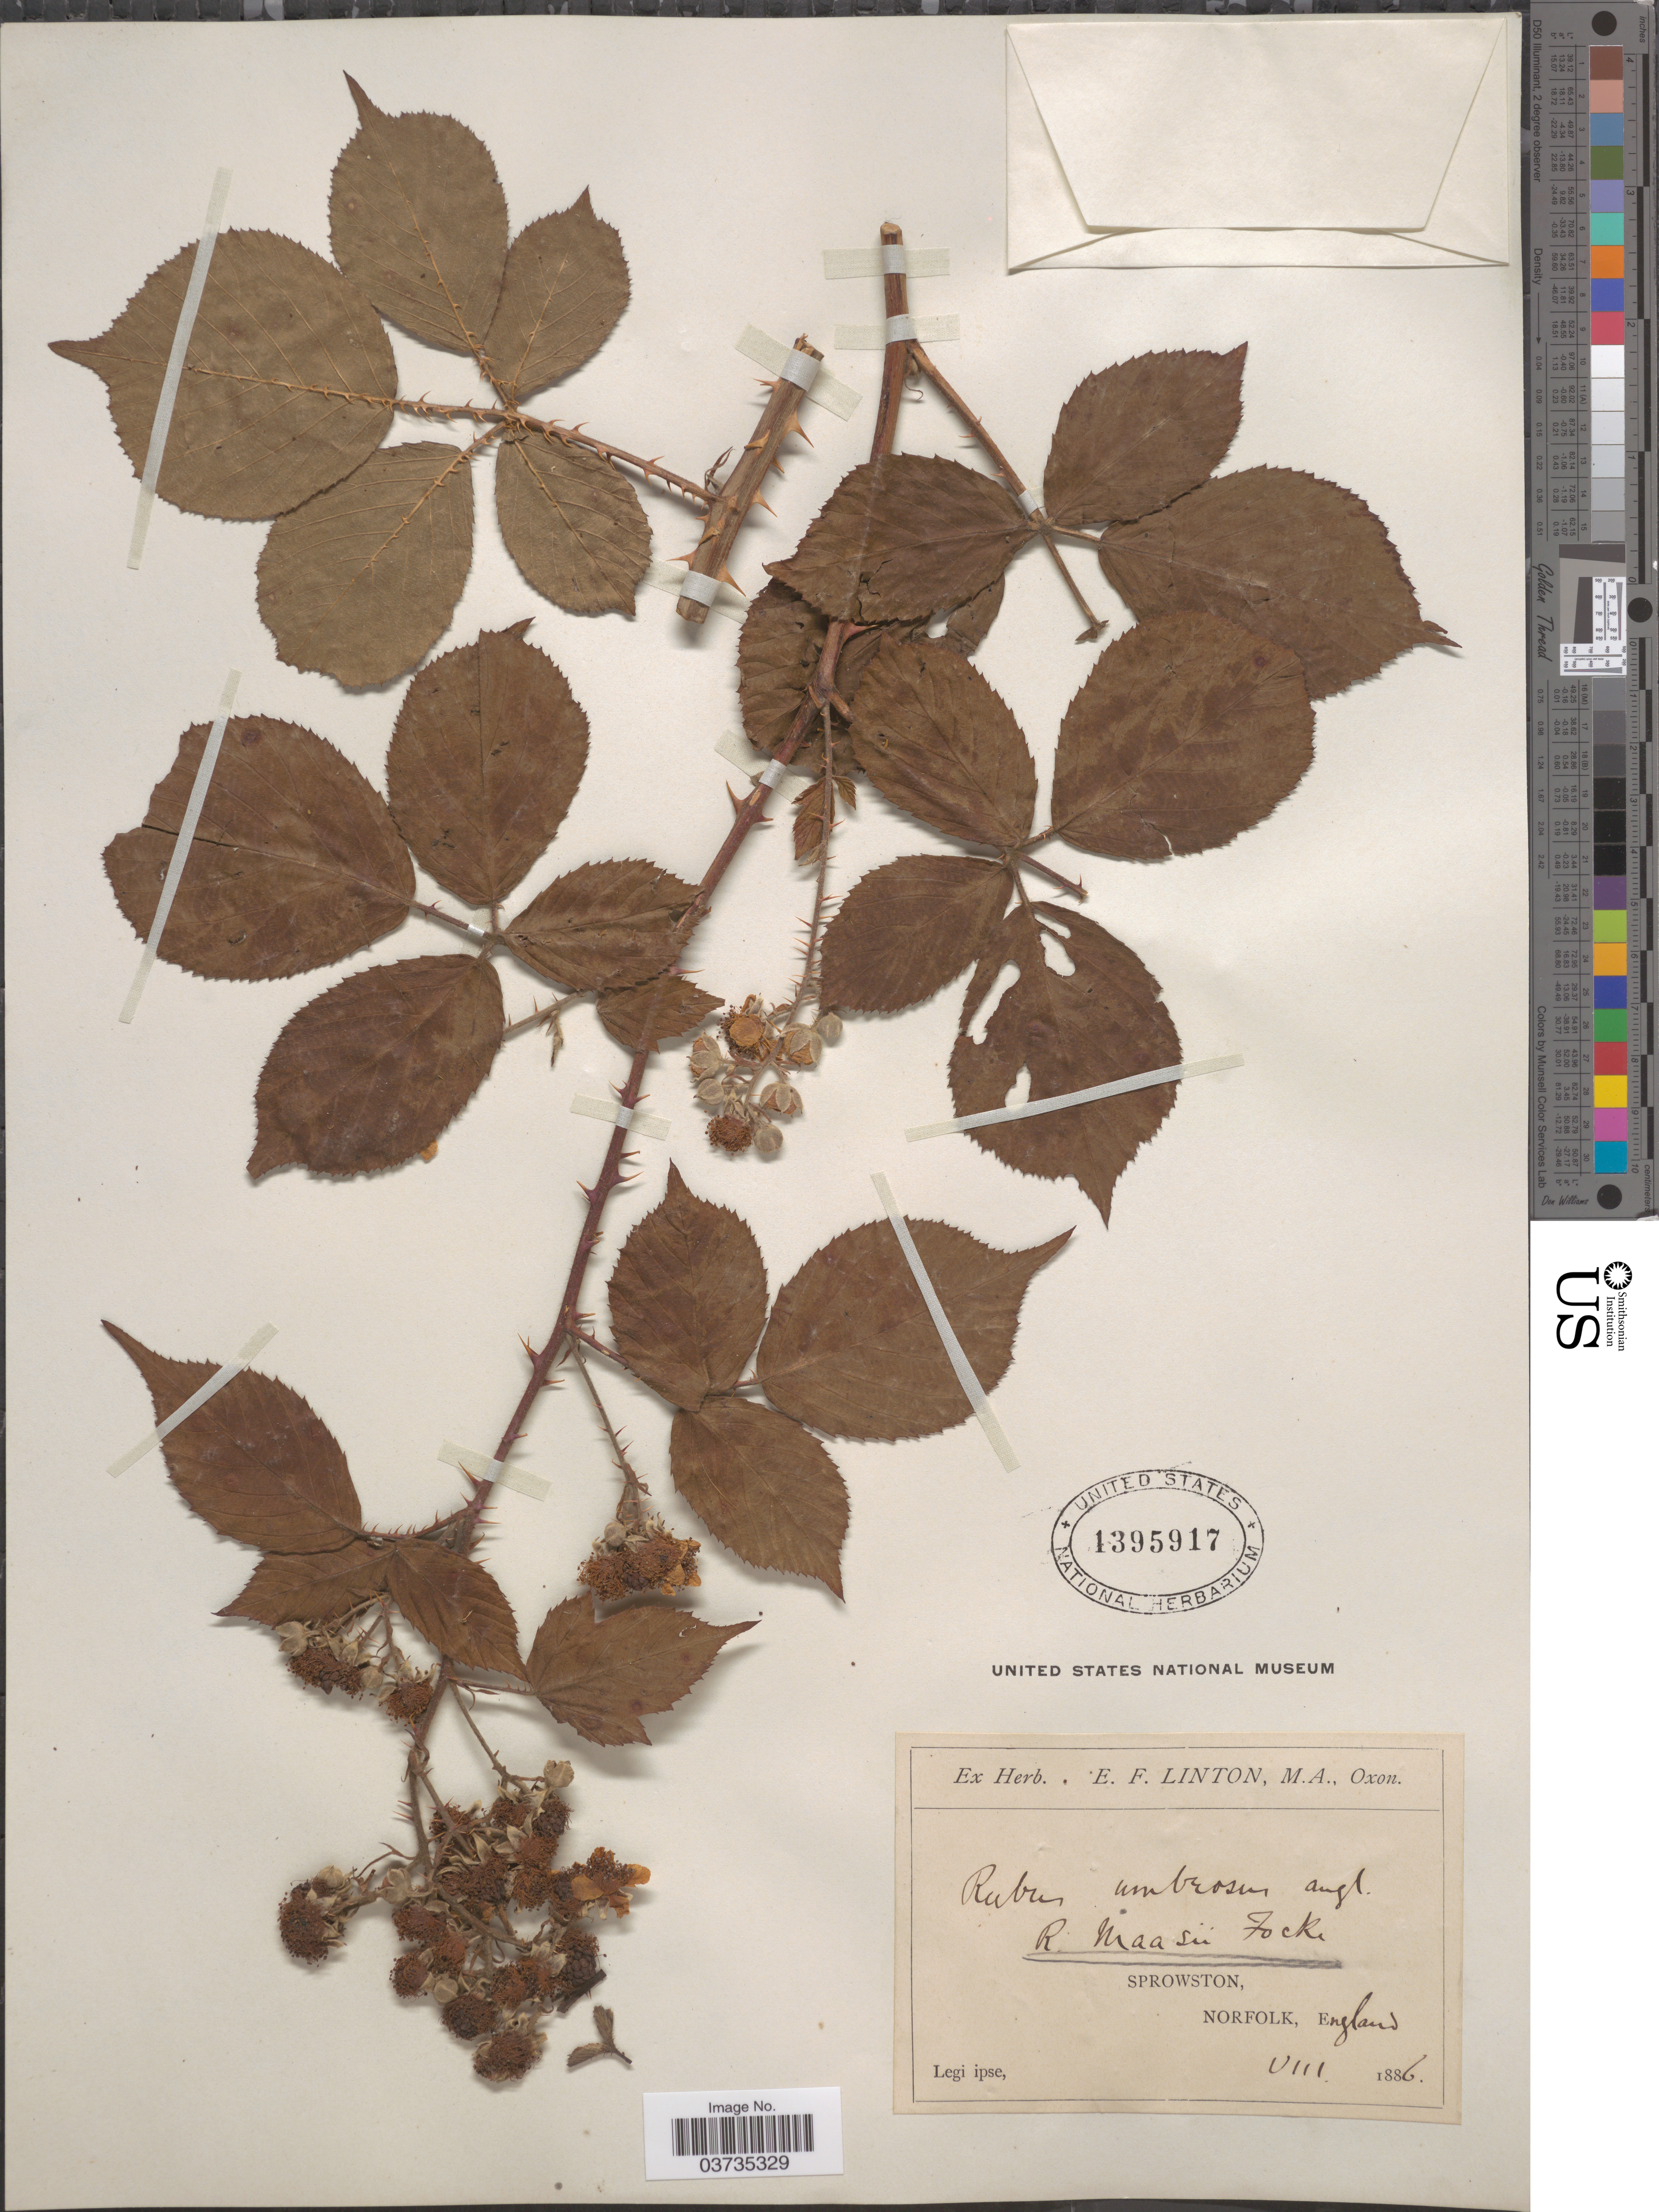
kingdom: Plantae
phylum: Tracheophyta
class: Magnoliopsida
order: Rosales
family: Rosaceae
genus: Rubus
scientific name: Rubus umbrosus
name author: (Weihe & Nees) Boreau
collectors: E. Linton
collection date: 1886-08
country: United Kingdom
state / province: England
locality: Sprowston, Norfolk.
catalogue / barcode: US 1395917